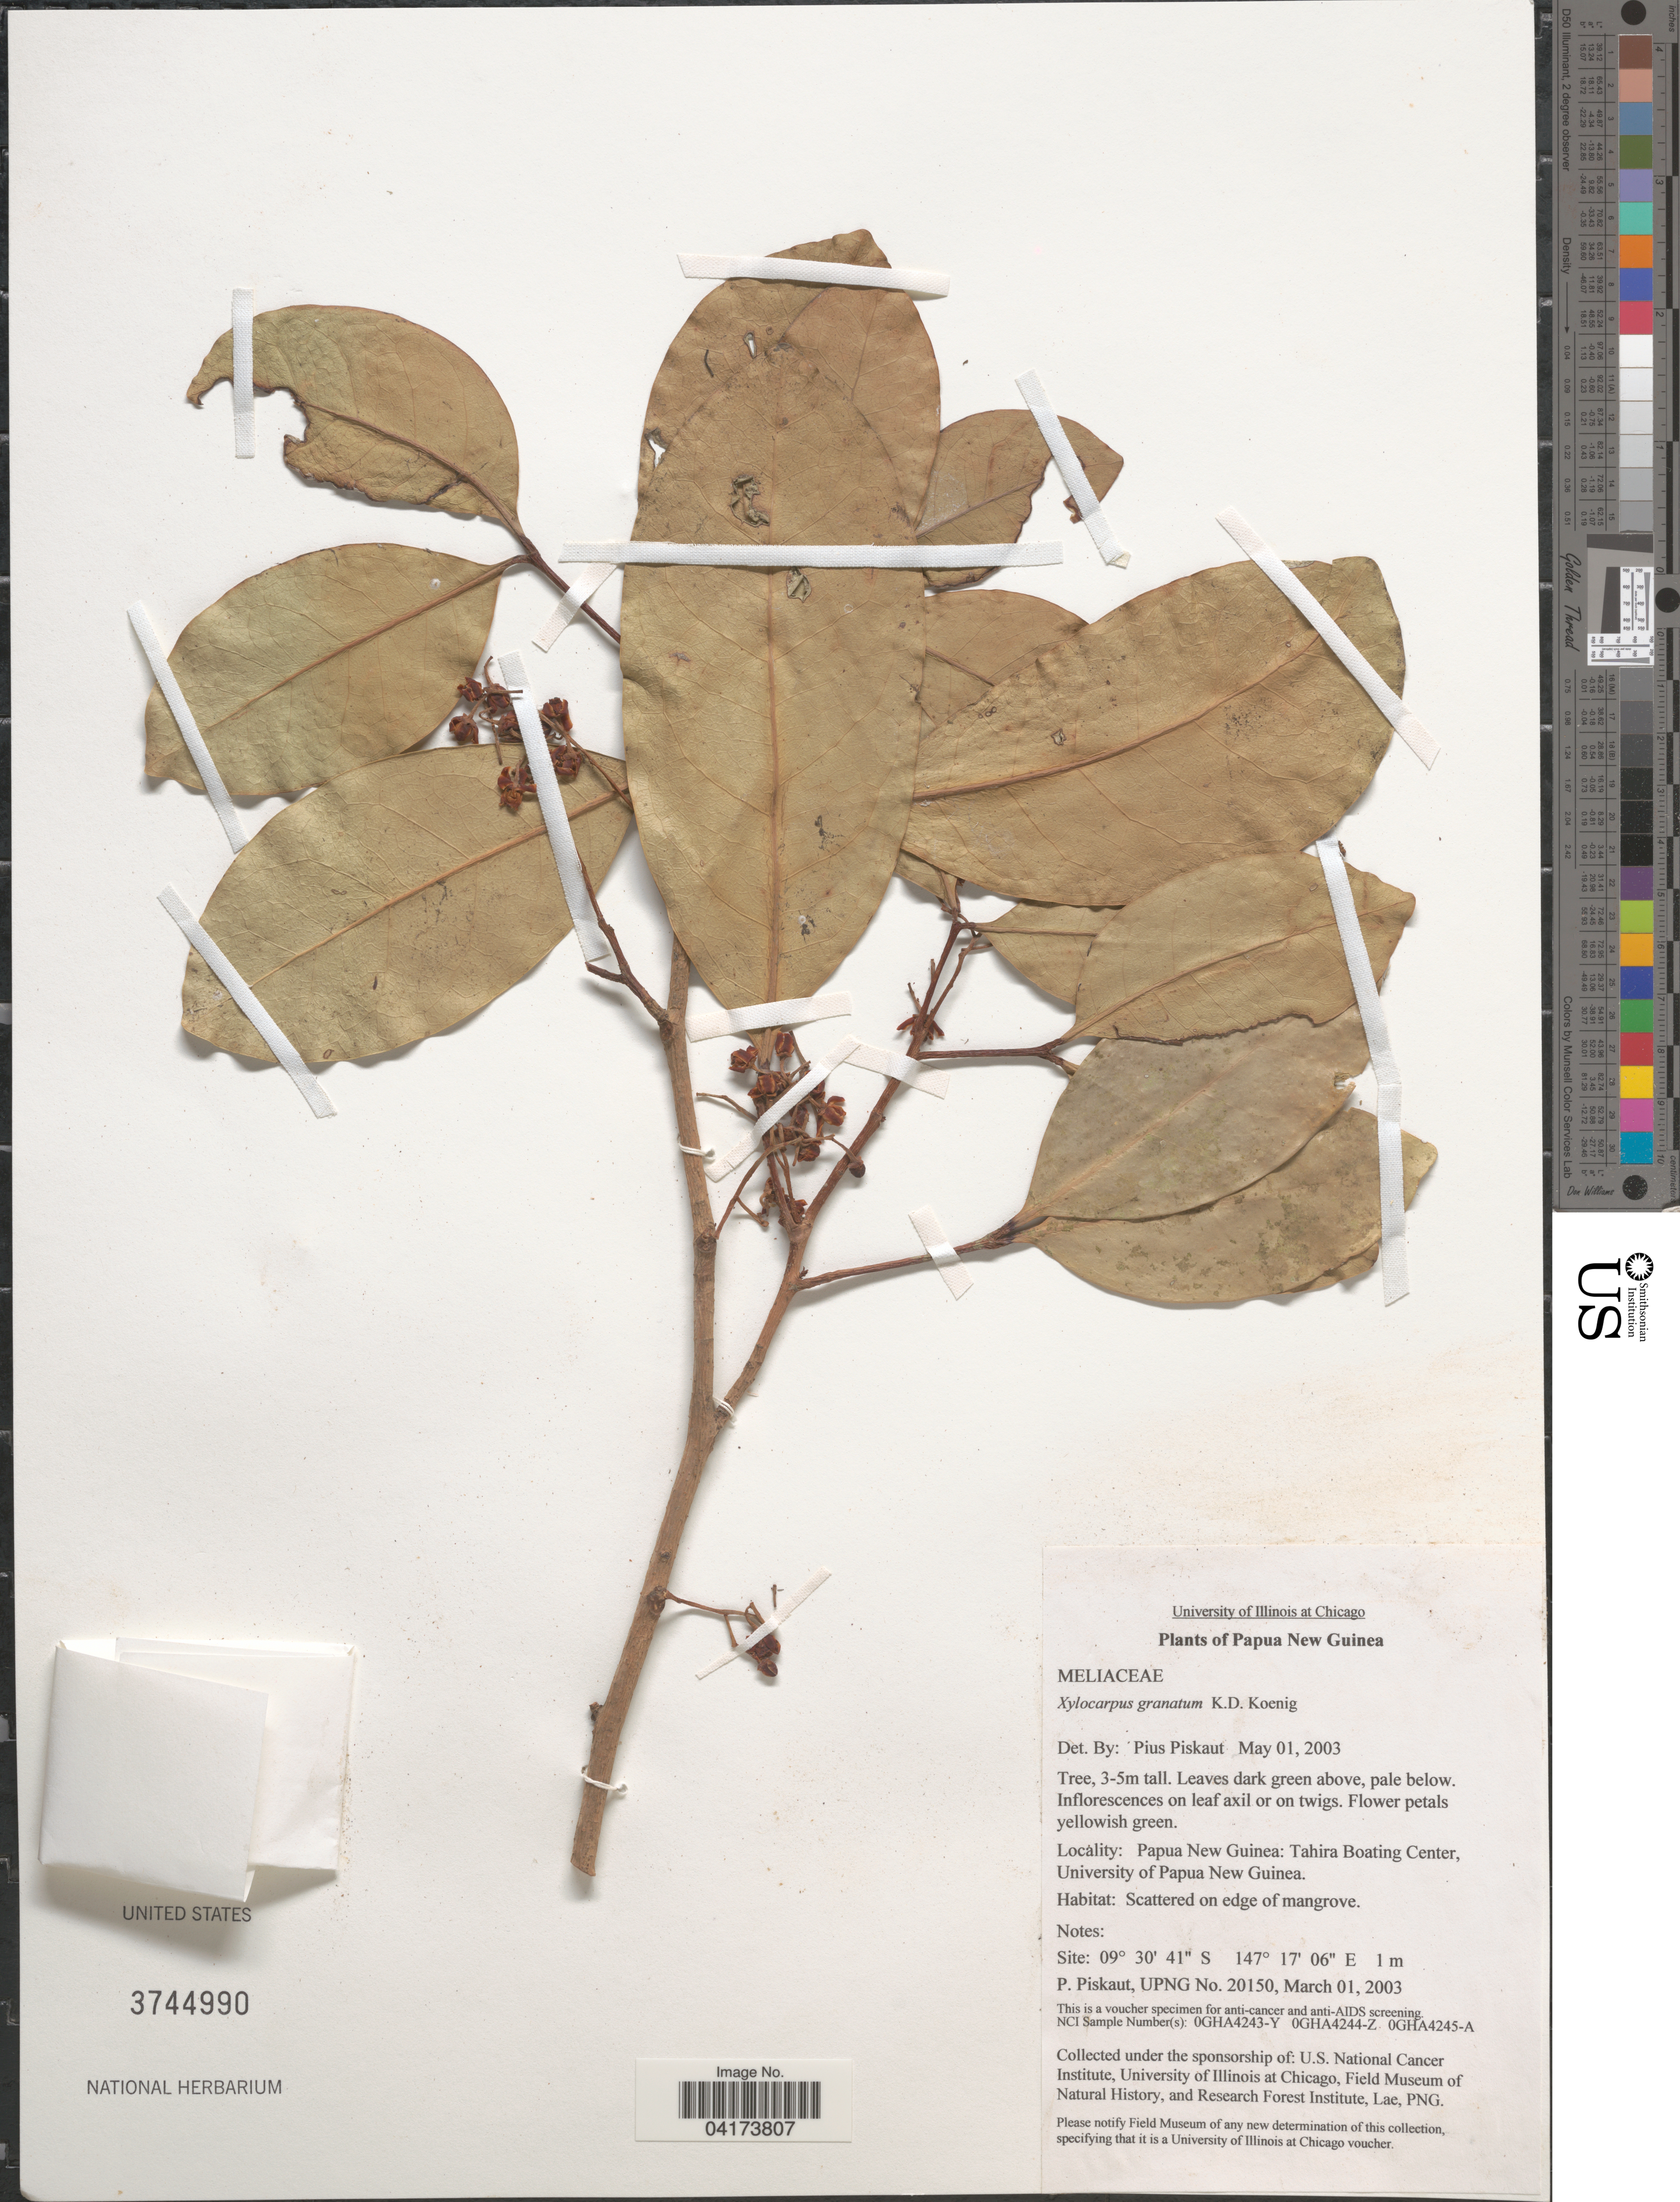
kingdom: Plantae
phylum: Tracheophyta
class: Magnoliopsida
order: Sapindales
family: Meliaceae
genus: Xylocarpus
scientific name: Xylocarpus granatum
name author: J. Koenig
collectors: P. Piskaut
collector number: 20150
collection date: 2003-03-01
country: Papua New Guinea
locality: Tahira Boating Center, University of Papua New Guinea.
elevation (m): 1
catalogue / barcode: US 3744990